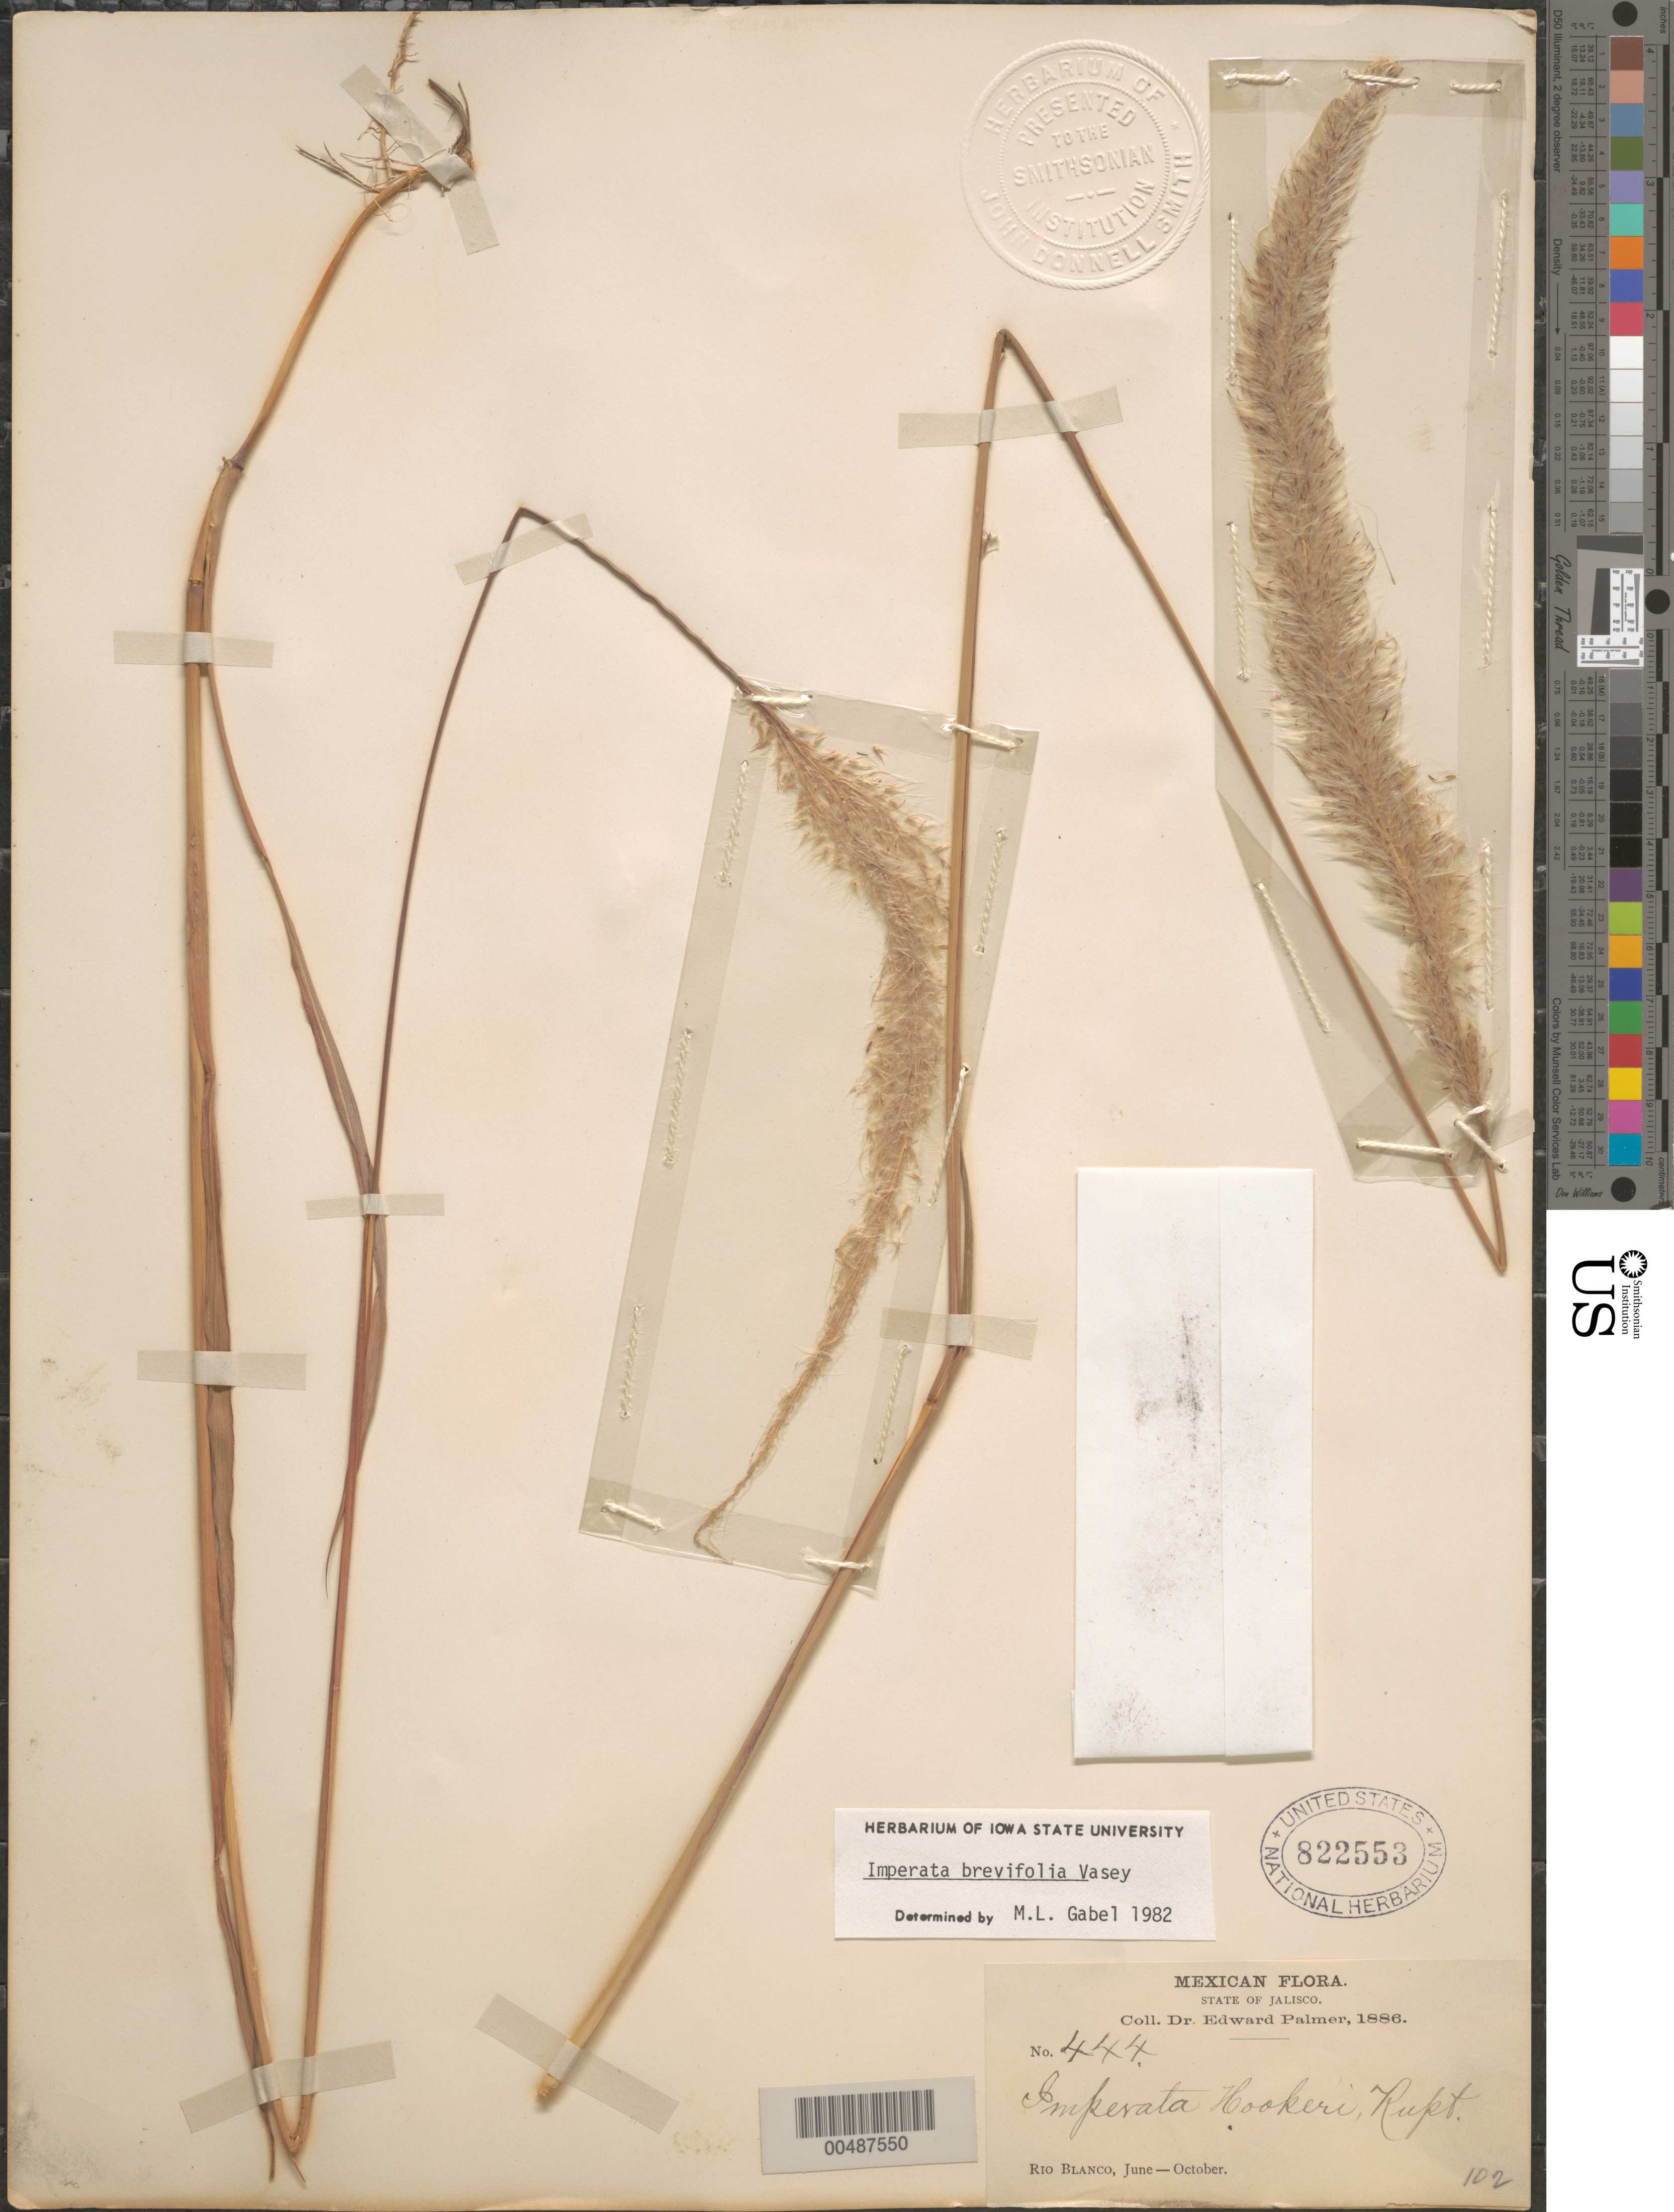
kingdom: Plantae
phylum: Tracheophyta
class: Liliopsida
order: Poales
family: Poaceae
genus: Imperata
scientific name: Imperata brevifolia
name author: Vasey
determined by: Gabel, M. L.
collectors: E. Palmer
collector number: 444/102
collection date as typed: Jun 1886 to Oct 1886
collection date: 1886-06/1886-10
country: Mexico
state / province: Jalisco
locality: Rio Blanco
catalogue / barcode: US 822553